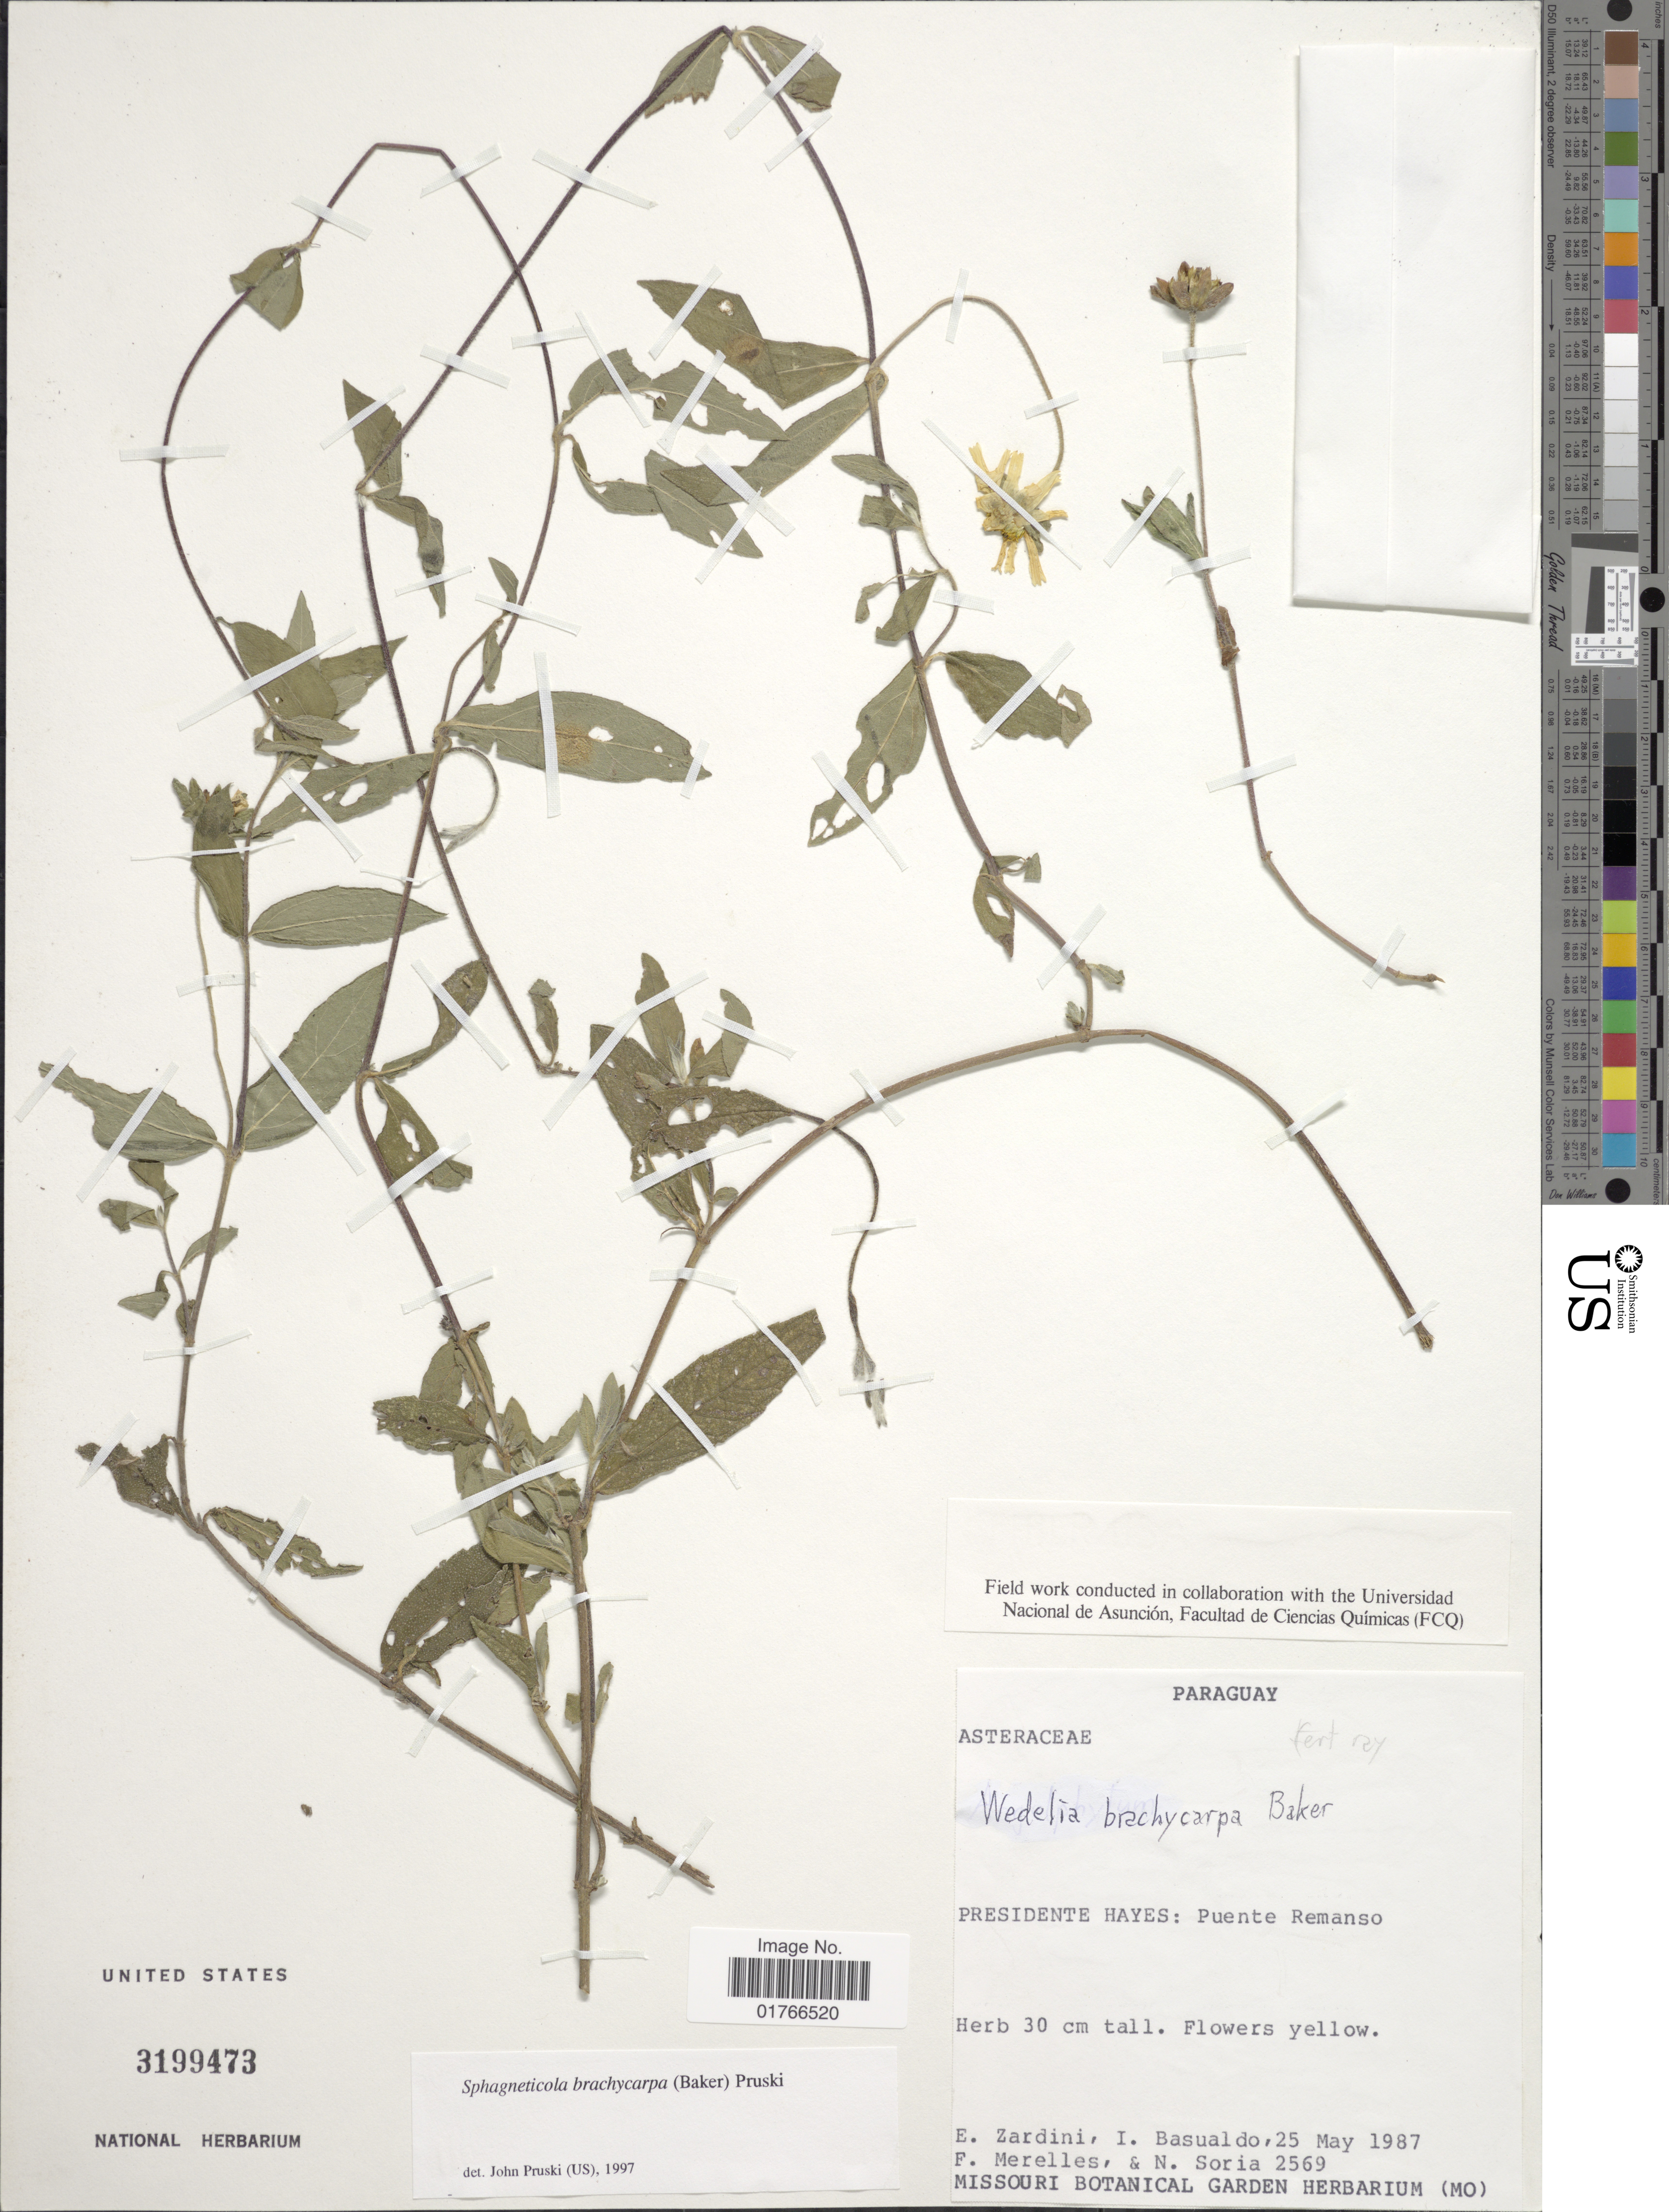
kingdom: Plantae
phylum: Tracheophyta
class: Magnoliopsida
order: Asterales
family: Asteraceae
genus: Sphagneticola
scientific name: Sphagneticola brachycarpa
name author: (Baker) Pruski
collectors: E. M. Zardini, I. Basualdo, F. Merelles & N. Soria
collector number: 2569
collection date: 1987-05-25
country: Paraguay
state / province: Presidente Hayes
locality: Puente Remanso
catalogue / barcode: US 3199473